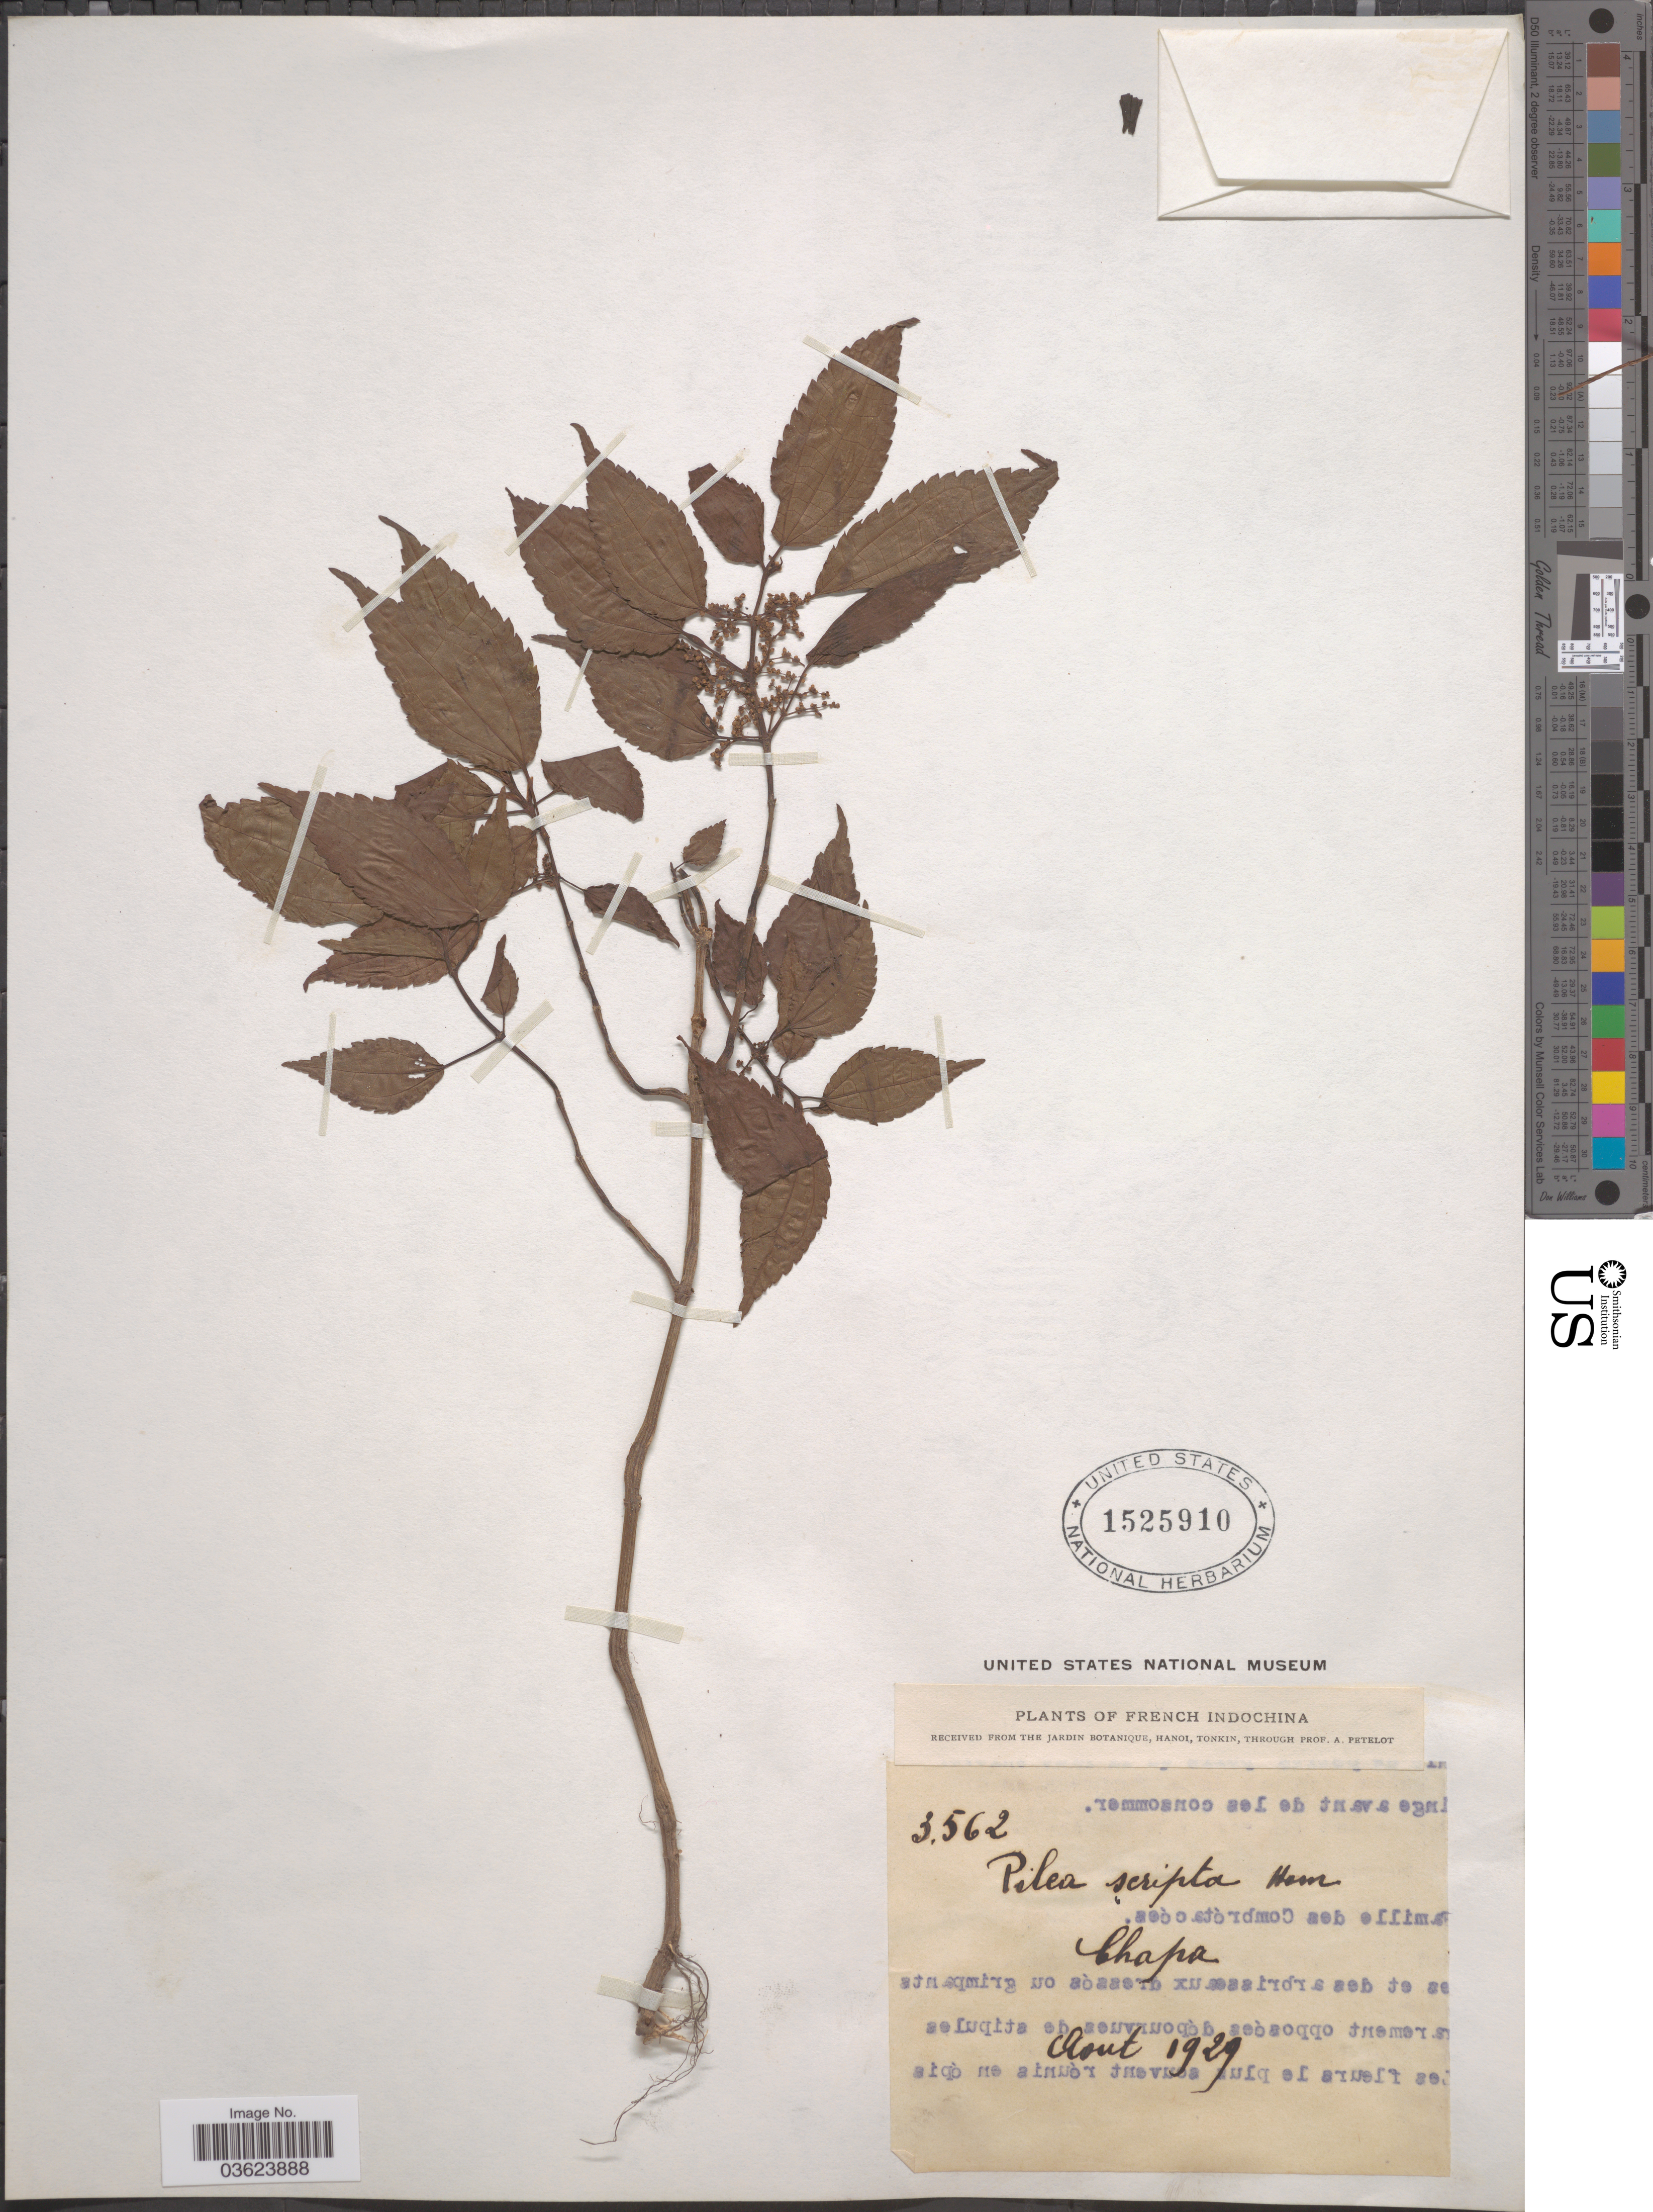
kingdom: Plantae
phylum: Tracheophyta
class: Magnoliopsida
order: Rosales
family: Urticaceae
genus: Pilea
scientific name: Pilea semisessilis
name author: Hand.-Mazz.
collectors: A. Petelot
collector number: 3562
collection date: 1929-08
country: Vietnam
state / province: Lao Cai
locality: French Indochina. Chapa.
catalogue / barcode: US 1525910